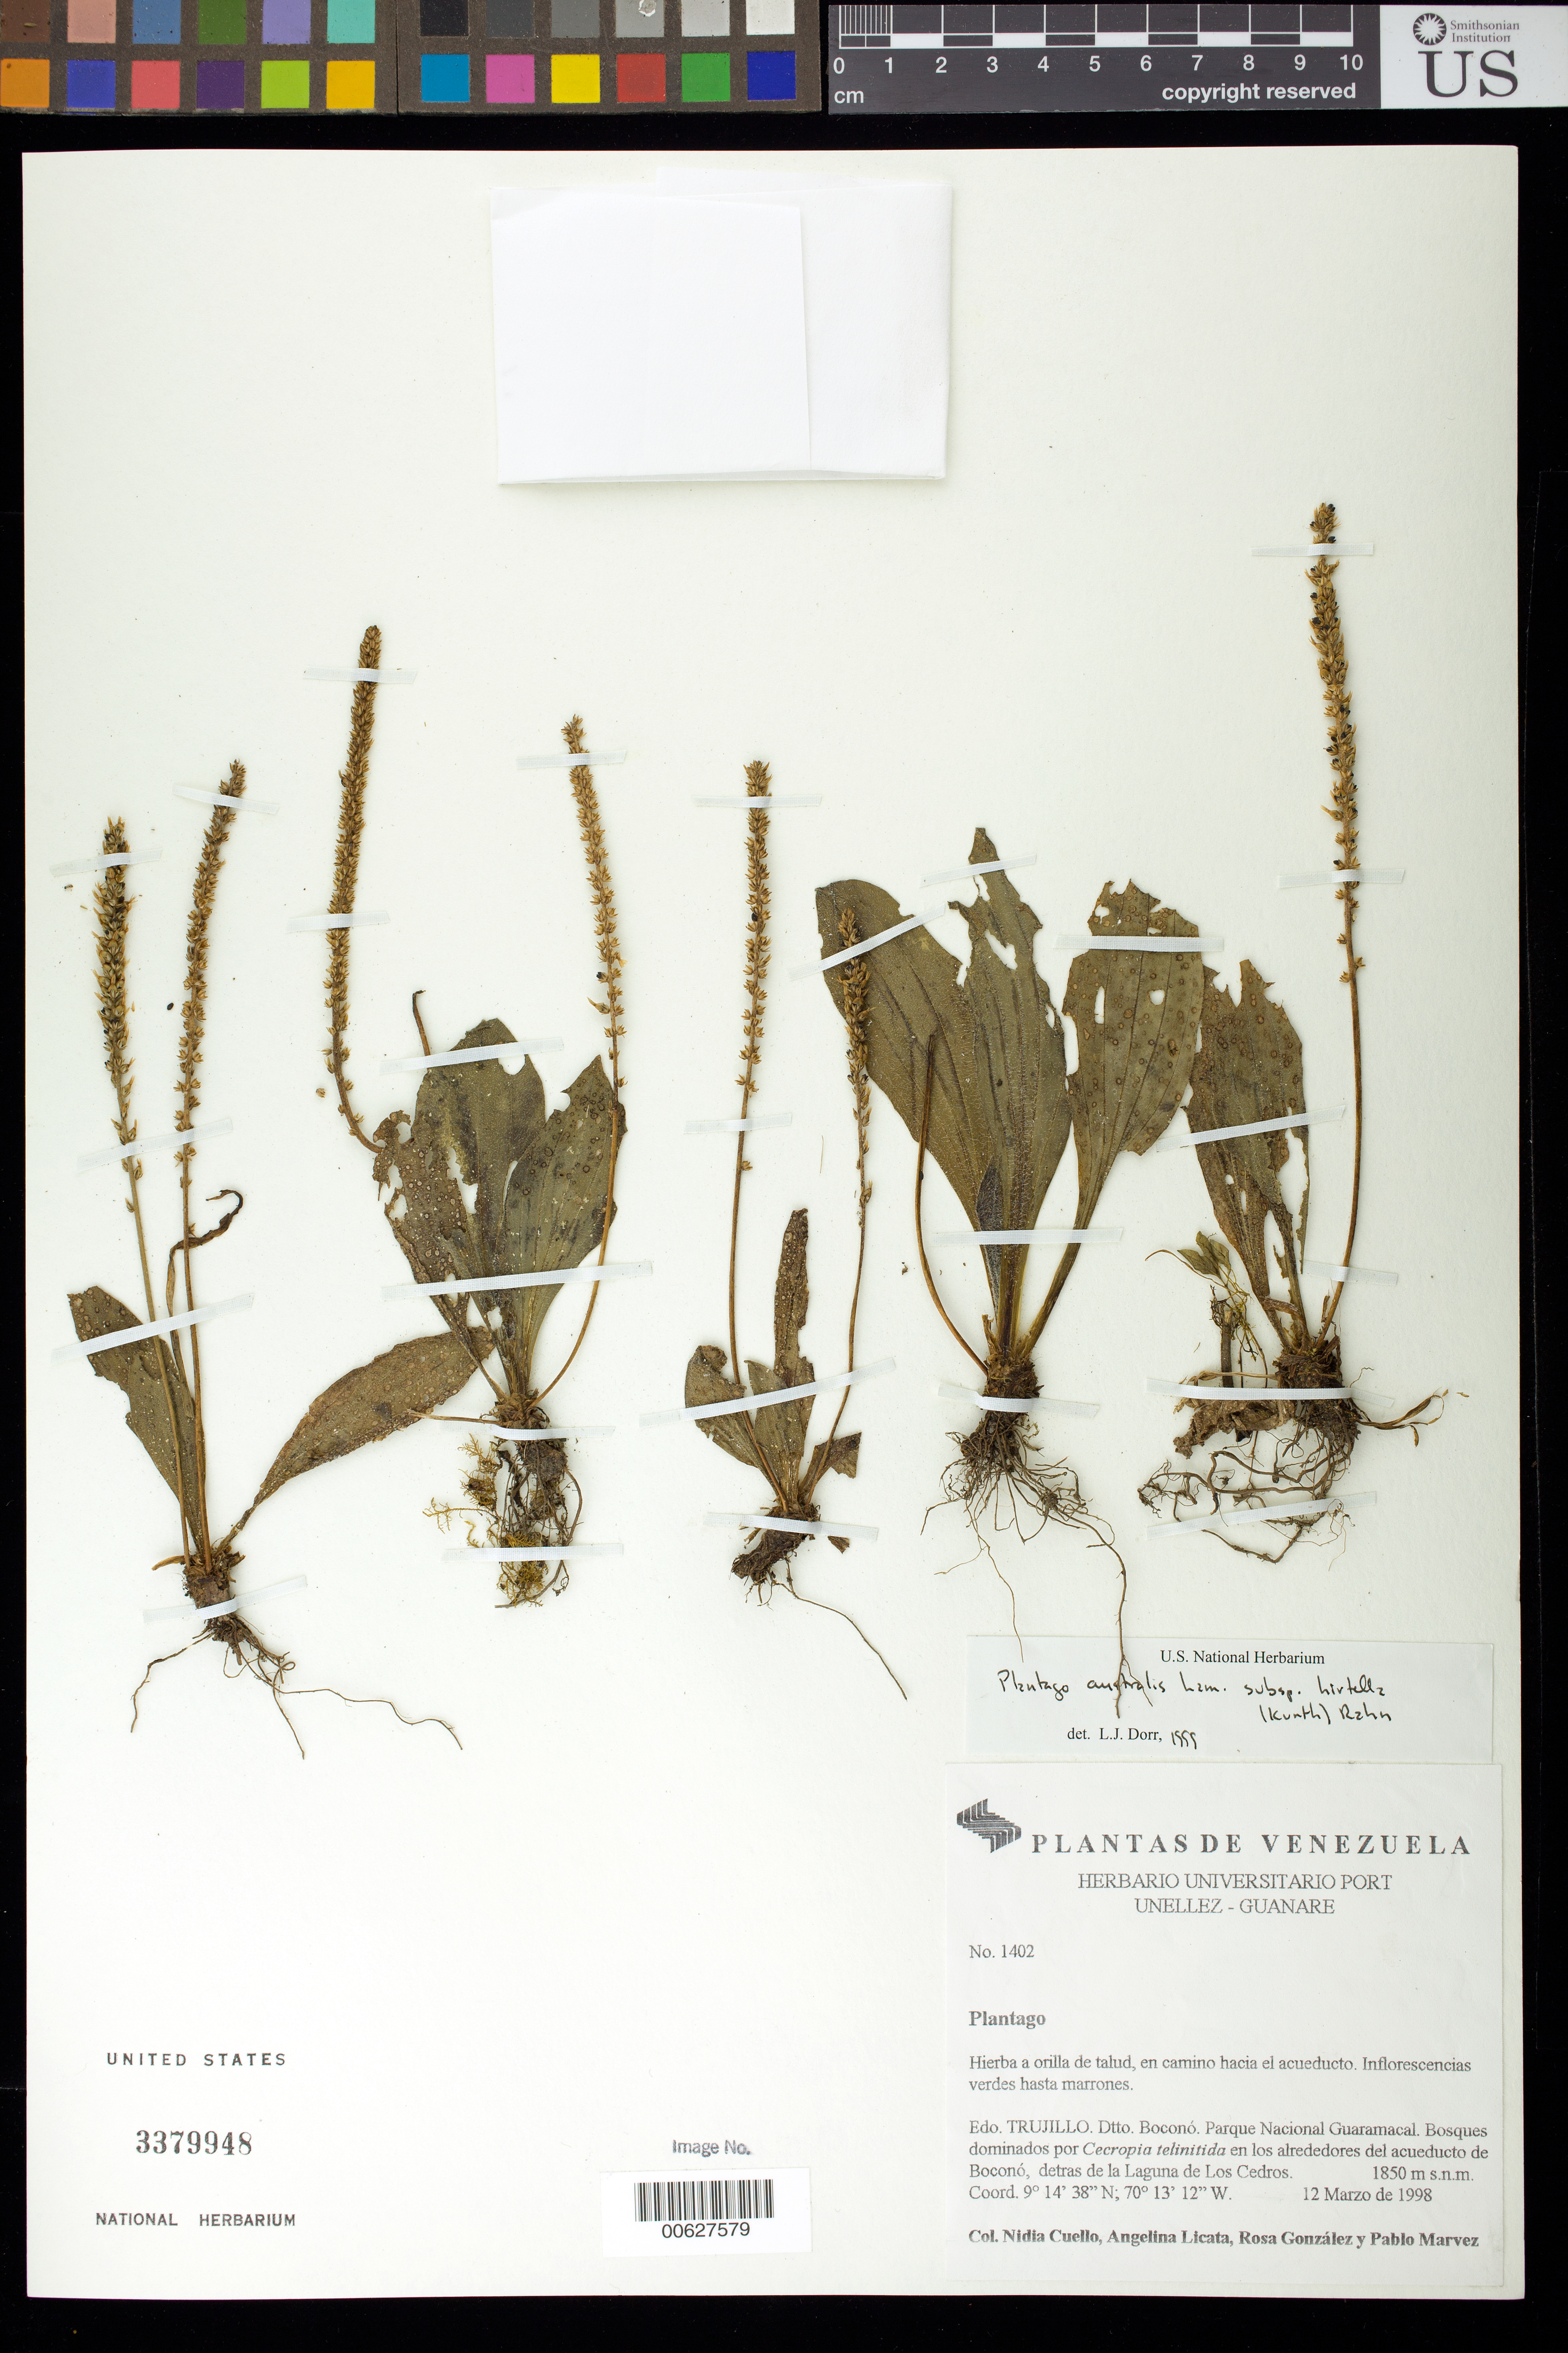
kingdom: Plantae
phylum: Tracheophyta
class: Magnoliopsida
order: Lamiales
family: Plantaginaceae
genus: Plantago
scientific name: Plantago australis subsp. hirtella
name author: (Kunth) Rahn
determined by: Dorr, L. J., (BOT), Smithsonian Institution - National Museum of Natural History (UNITED STATES)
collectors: N. L. Cuello, A. Licata, R. González & P. Marvez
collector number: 1402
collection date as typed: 12 Mar 1998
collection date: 1998-03-12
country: Venezuela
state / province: Trujillo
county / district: Boconó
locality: Parque Nacional Guaramacal, en los alrededores del acueducto de Boconó, dentras de la Laguna de Los Cedros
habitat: Bosques dominados por Cecropia telinitida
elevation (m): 1850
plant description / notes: PORT, US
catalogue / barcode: US 3379948